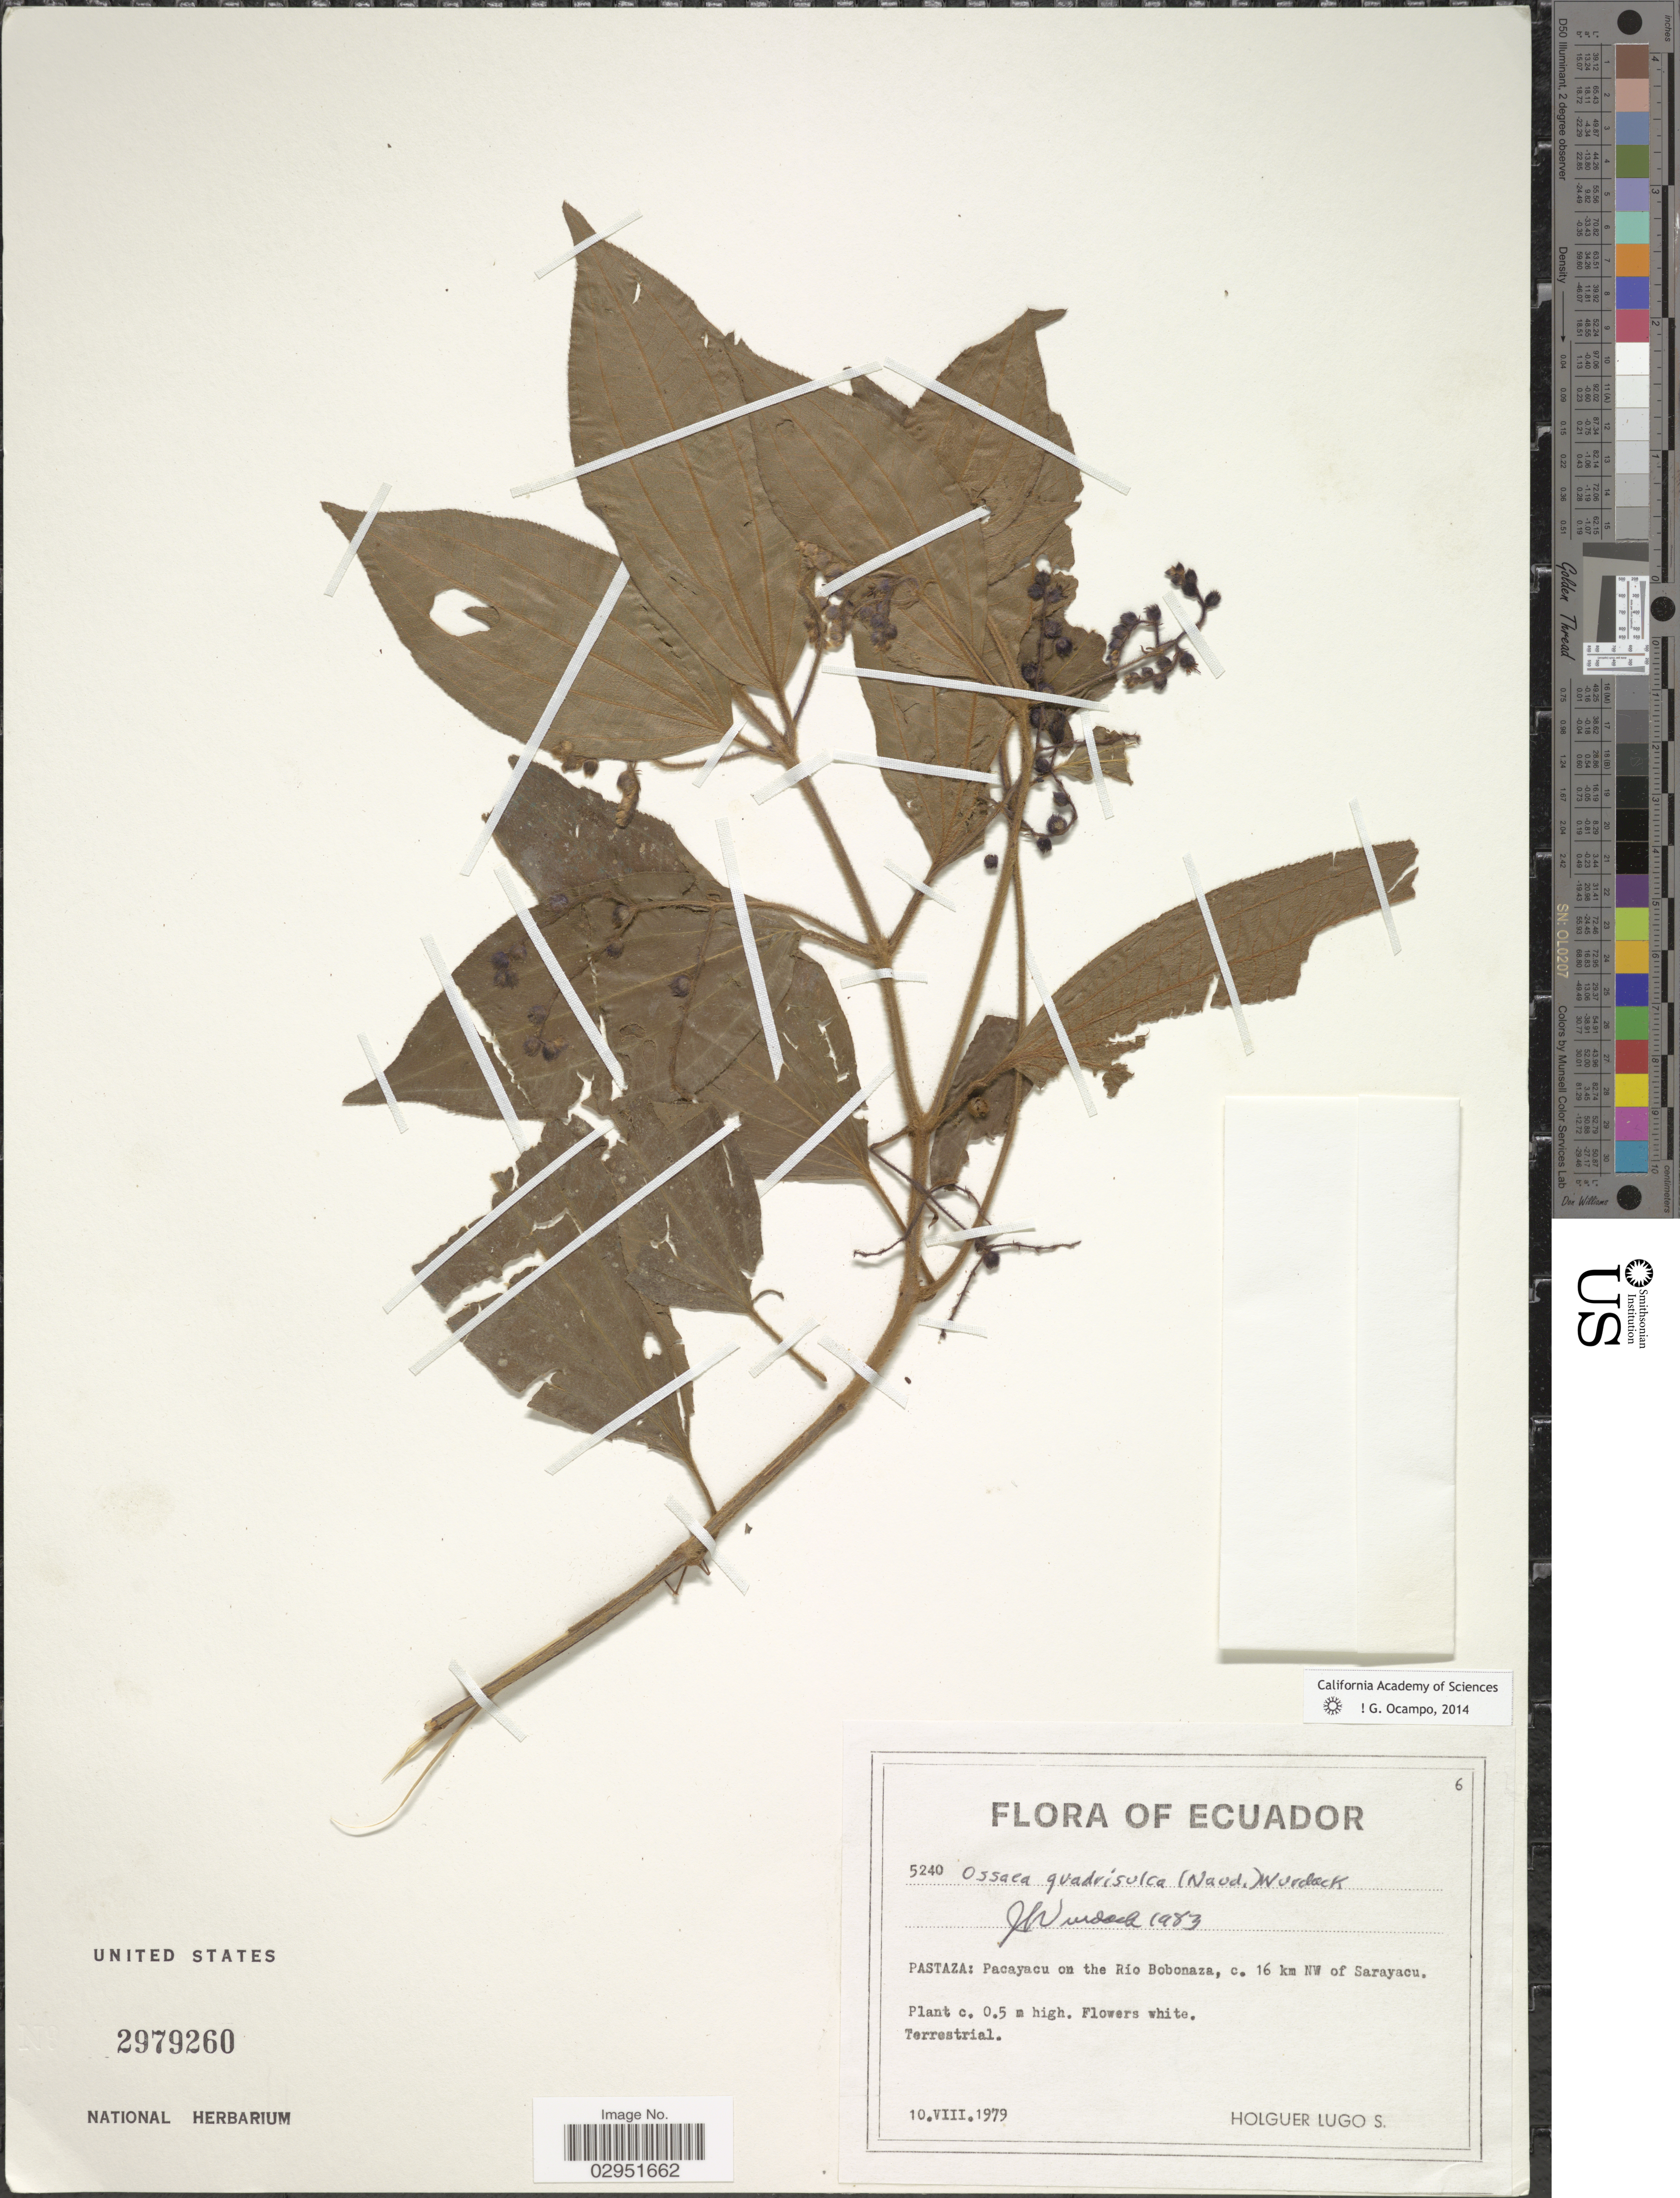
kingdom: Plantae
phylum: Tracheophyta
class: Magnoliopsida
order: Myrtales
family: Melastomataceae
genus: Ossaea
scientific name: Ossaea quadrisulca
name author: (Naudin) Wurdack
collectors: H. Lugo S.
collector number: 5240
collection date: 1979-08-10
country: Ecuador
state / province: Pastaza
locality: Pacayacu on the Río Bobonaza, c. 16 km NW of Sarayacu.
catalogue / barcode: US 2979260